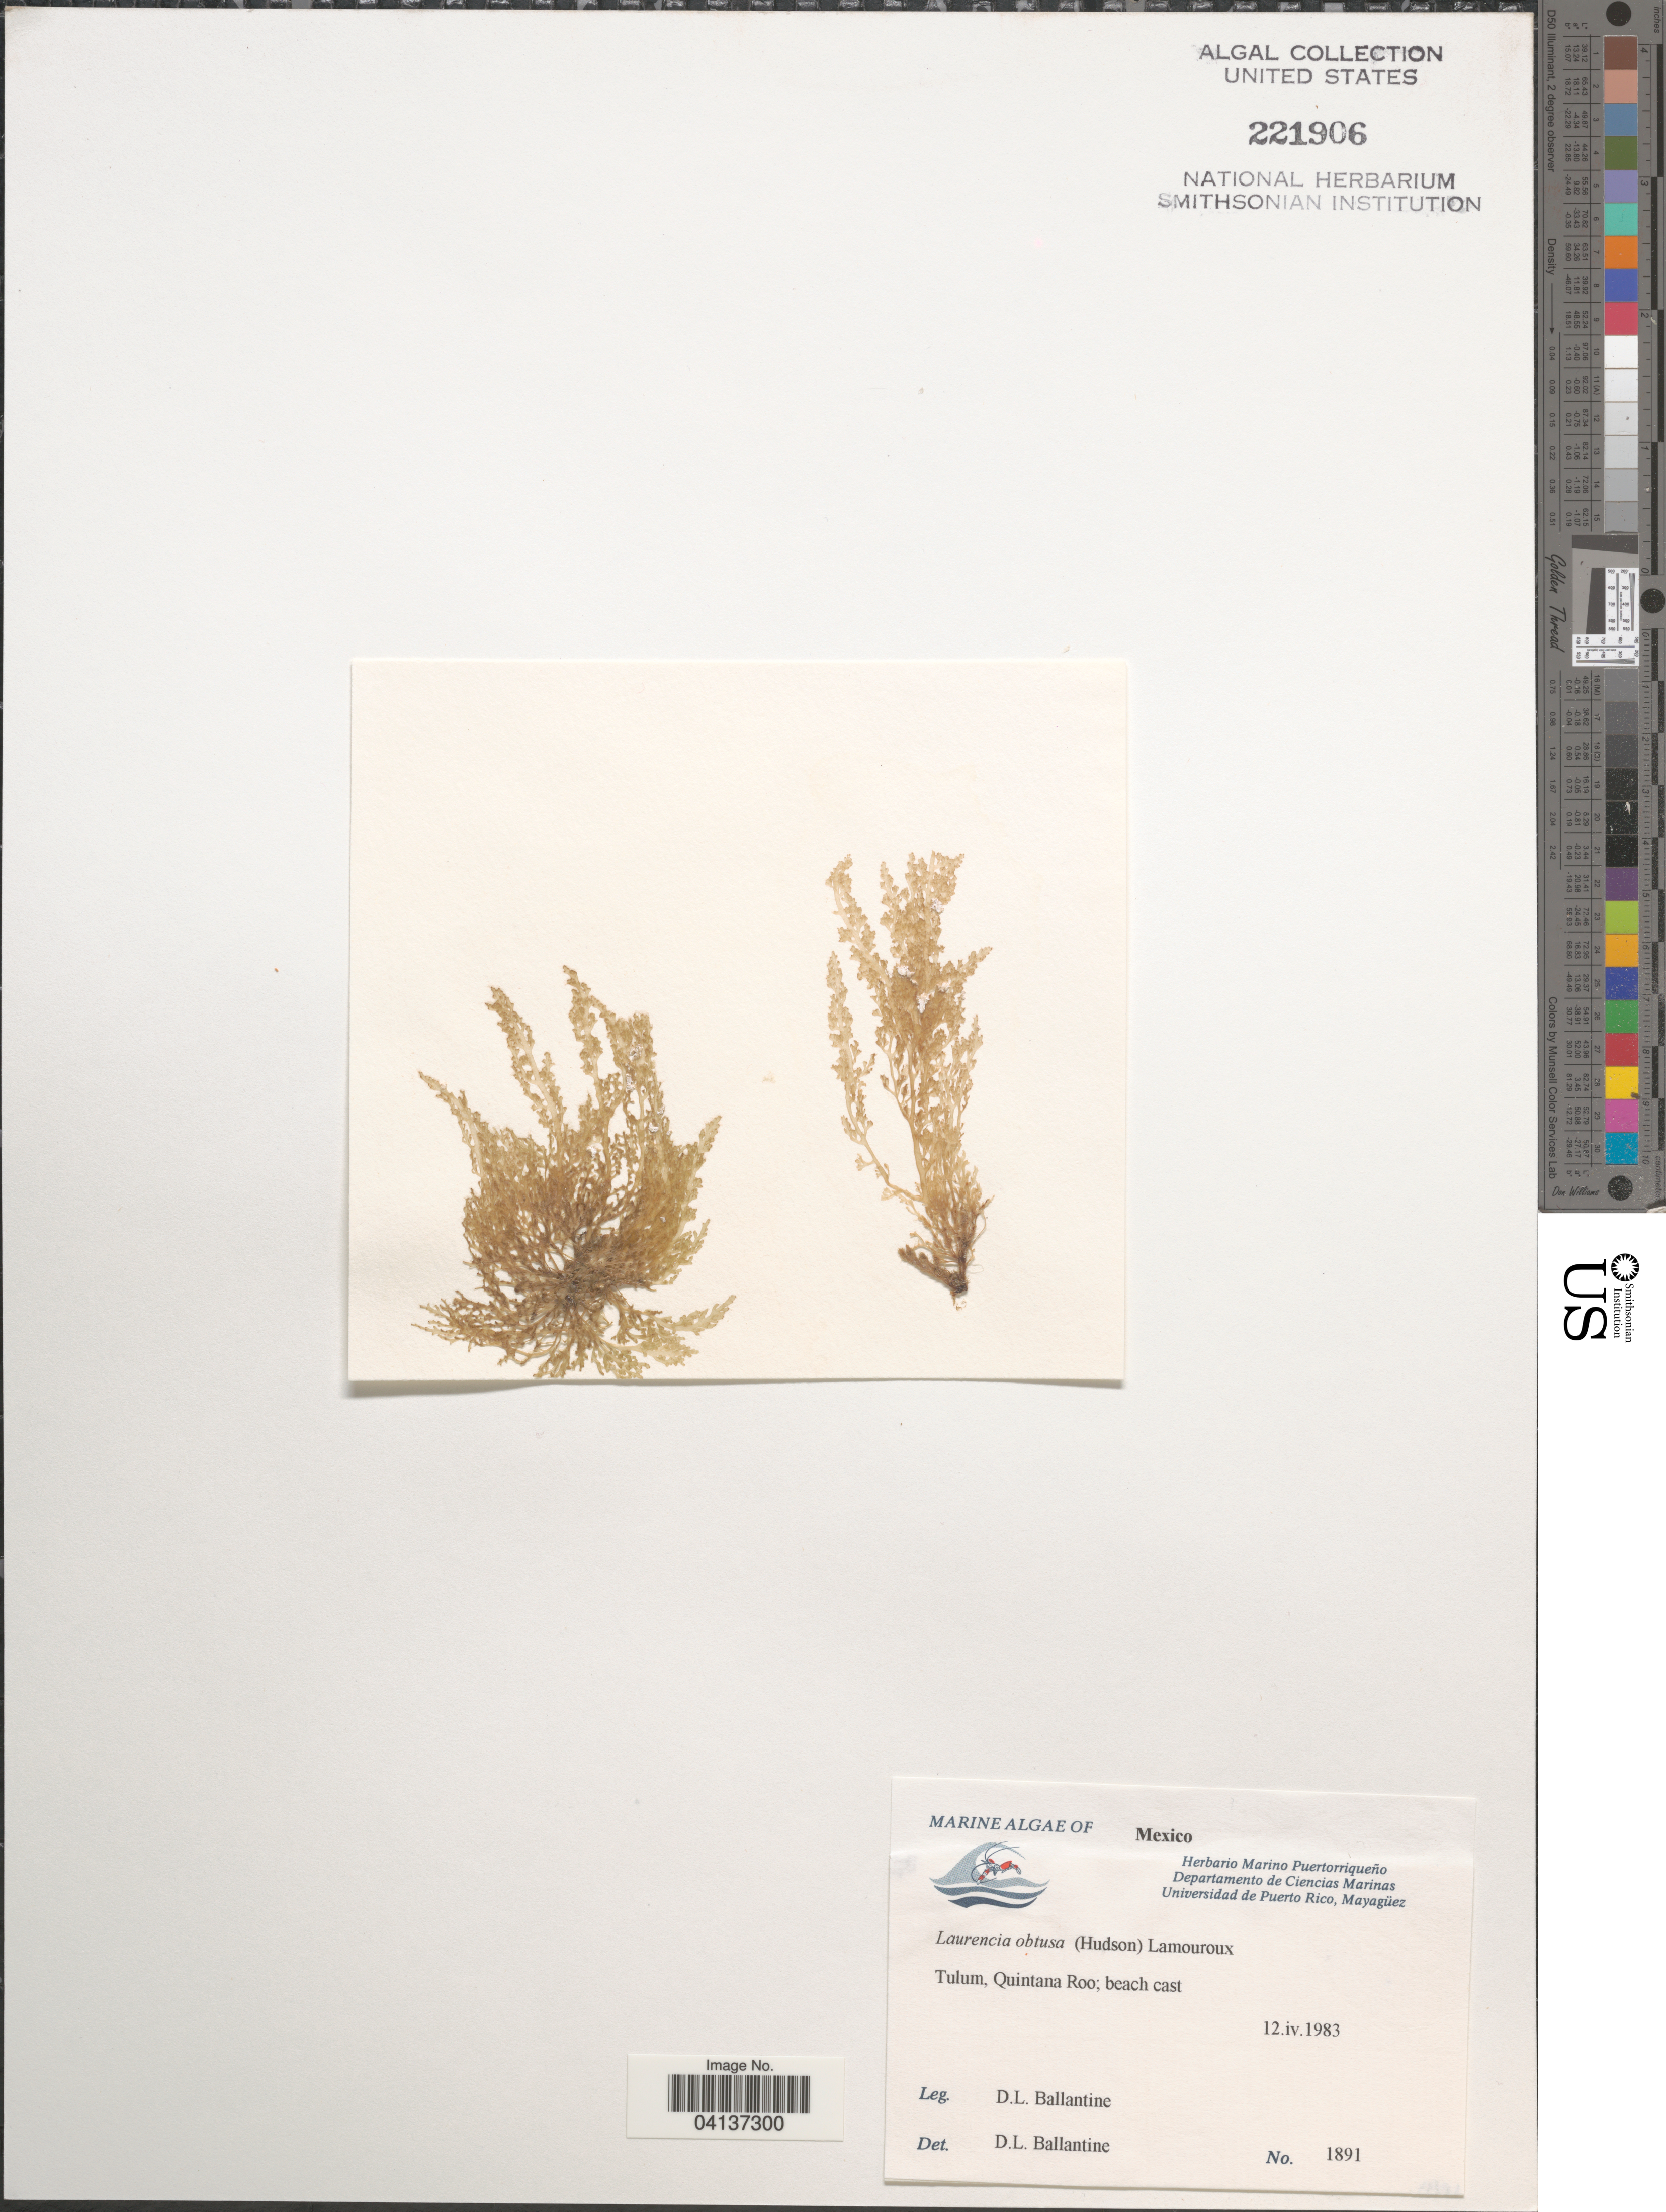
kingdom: Plantae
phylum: Rhodophyta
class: Florideophyceae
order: Ceramiales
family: Rhodomelaceae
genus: Laurencia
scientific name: Laurencia obtusa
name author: (Huds.) J.V.Lamouroux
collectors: D.L. Ballantine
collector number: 1891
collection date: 1983-04-12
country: Mexico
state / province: Quintana Roo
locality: Tulum; beach cast.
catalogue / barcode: US 221906